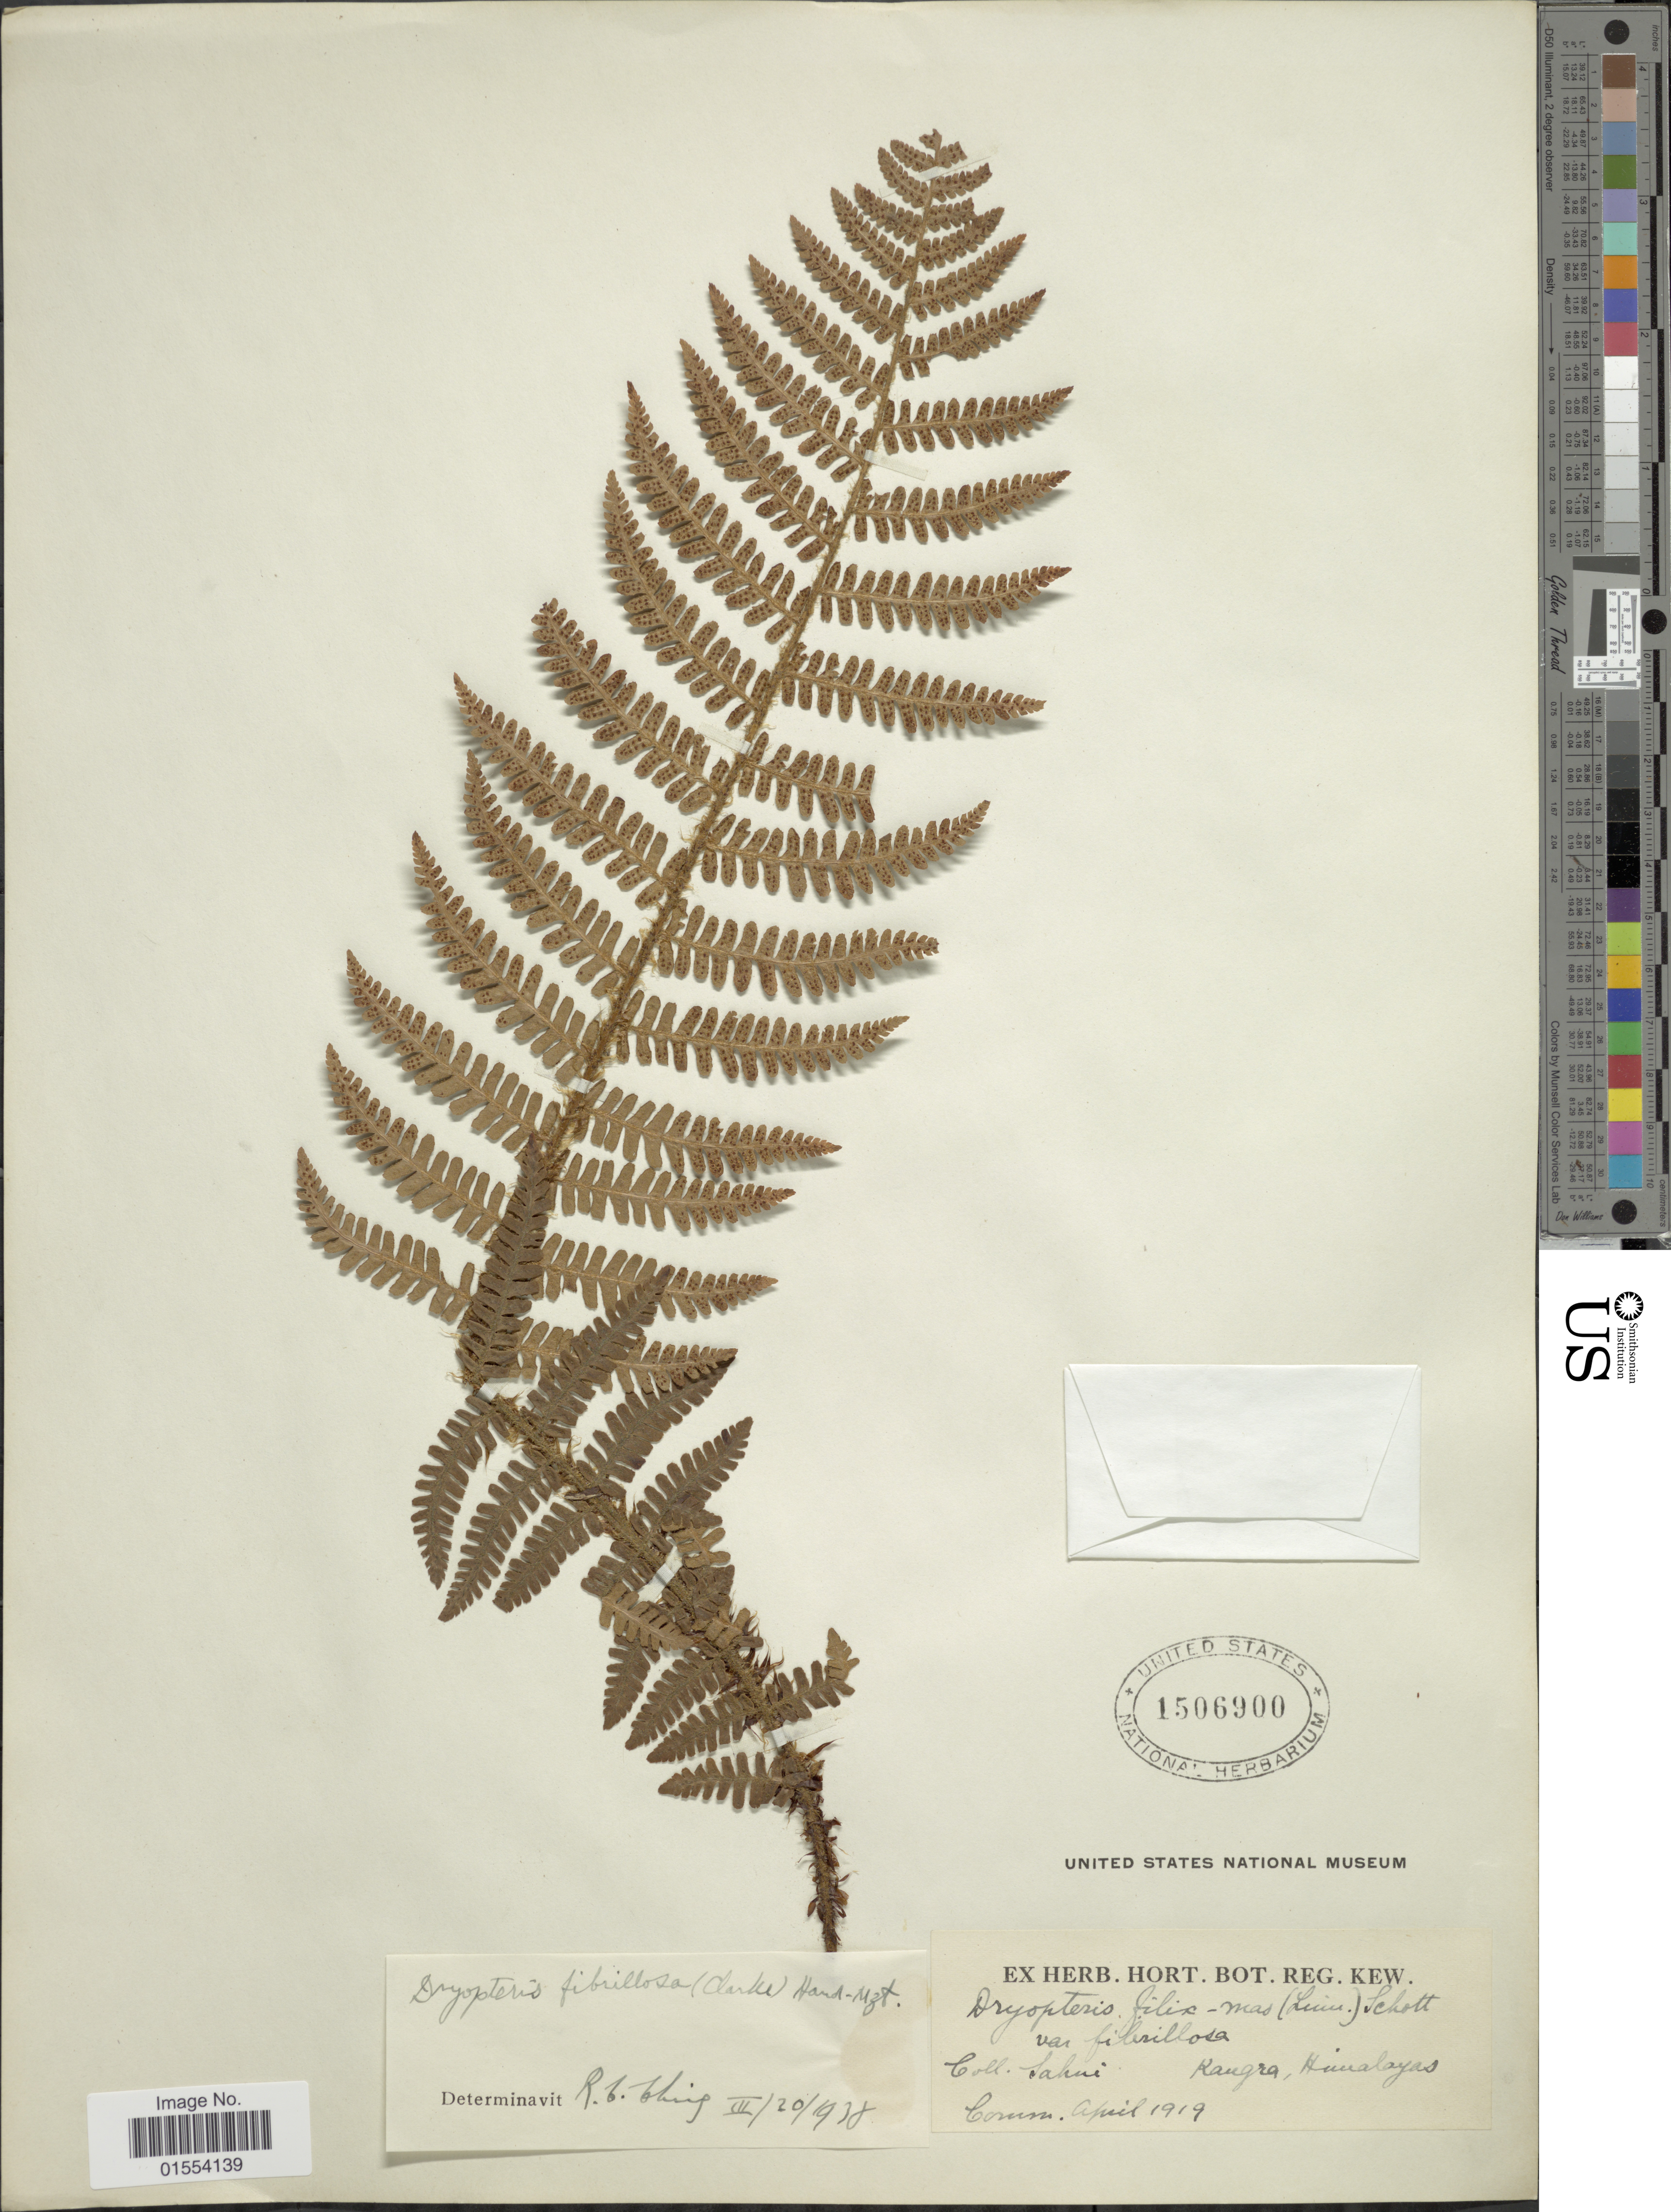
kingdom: Plantae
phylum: Tracheophyta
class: Polypodiopsida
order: Polypodiales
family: Dryopteridaceae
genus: Dryopteris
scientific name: Dryopteris fibrillosa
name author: (Baker) Christ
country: India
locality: Kangr, Himalayas.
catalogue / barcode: US 1506900